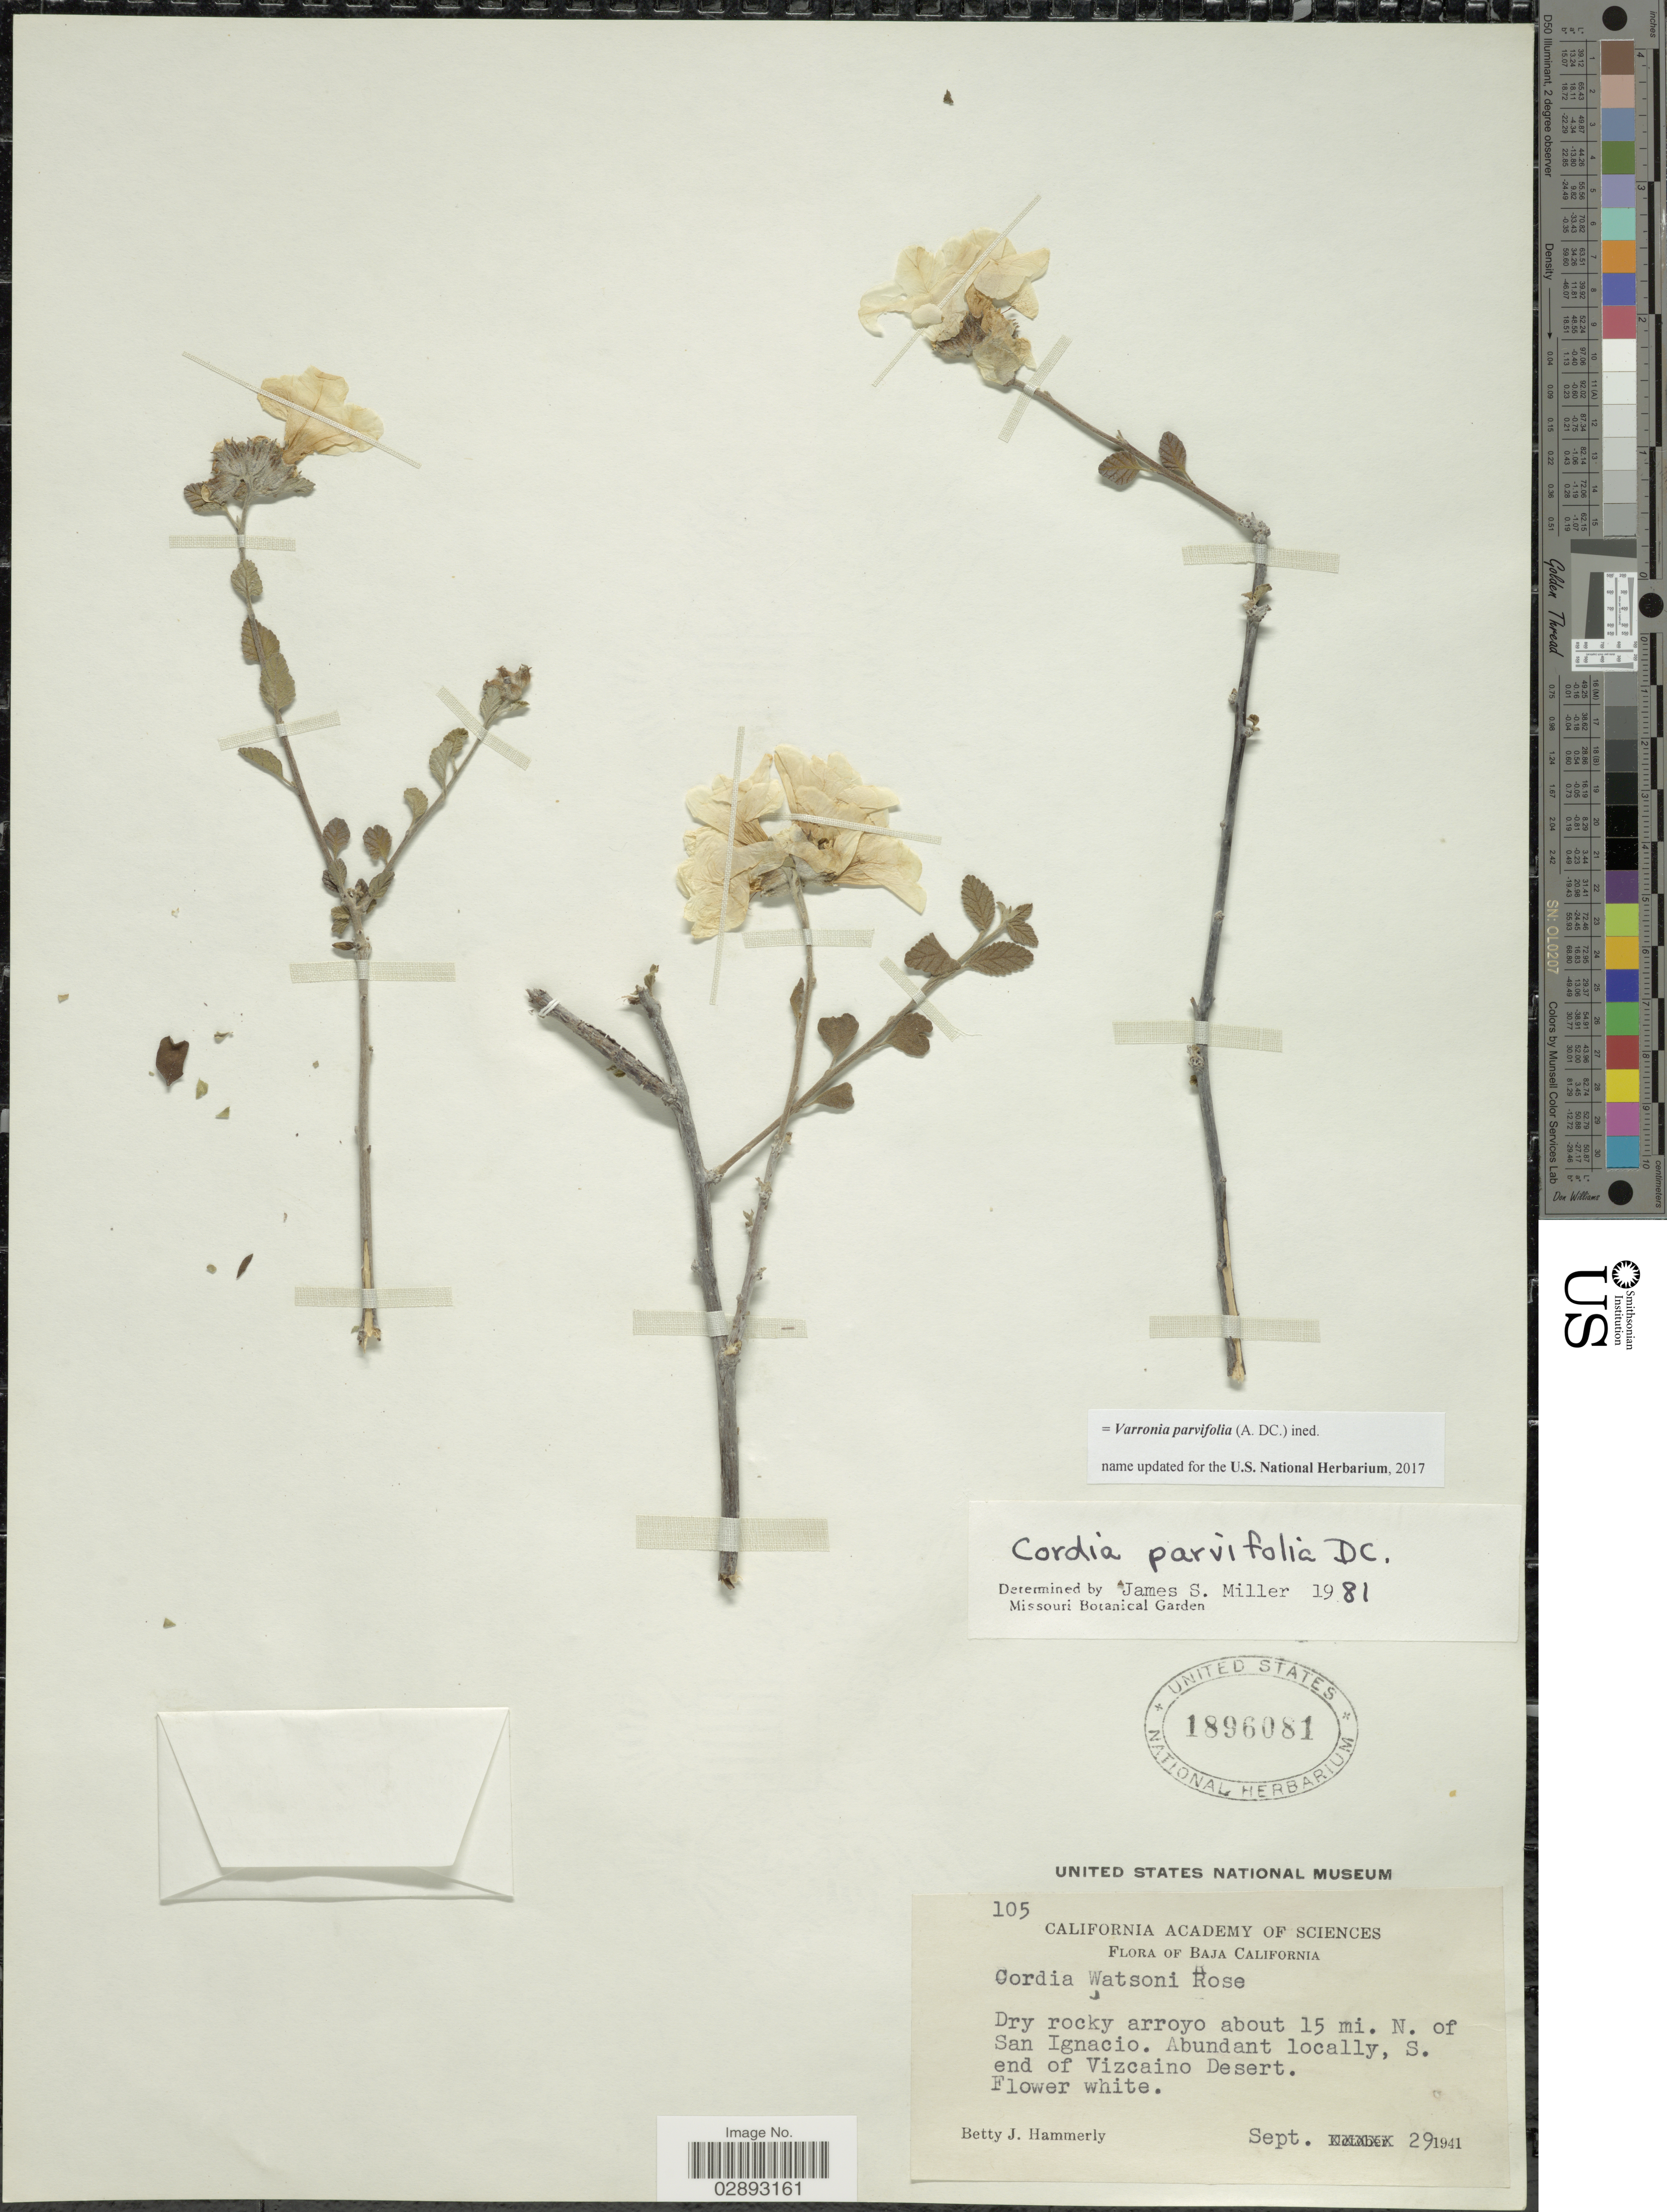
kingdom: Plantae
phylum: Tracheophyta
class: Magnoliopsida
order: Boraginales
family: Cordiaceae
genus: Varronia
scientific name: Varronia parvifolia (A. DC.) ined.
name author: (A. DC.)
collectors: B. J. Hammerly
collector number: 105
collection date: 1941-09-29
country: Mexico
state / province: Baja California Sur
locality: Dry rocky arroyo about 15 mi. N. of San Ignacio. Abundant locally, S. end of Vizcaino Desert.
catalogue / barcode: US 1896081